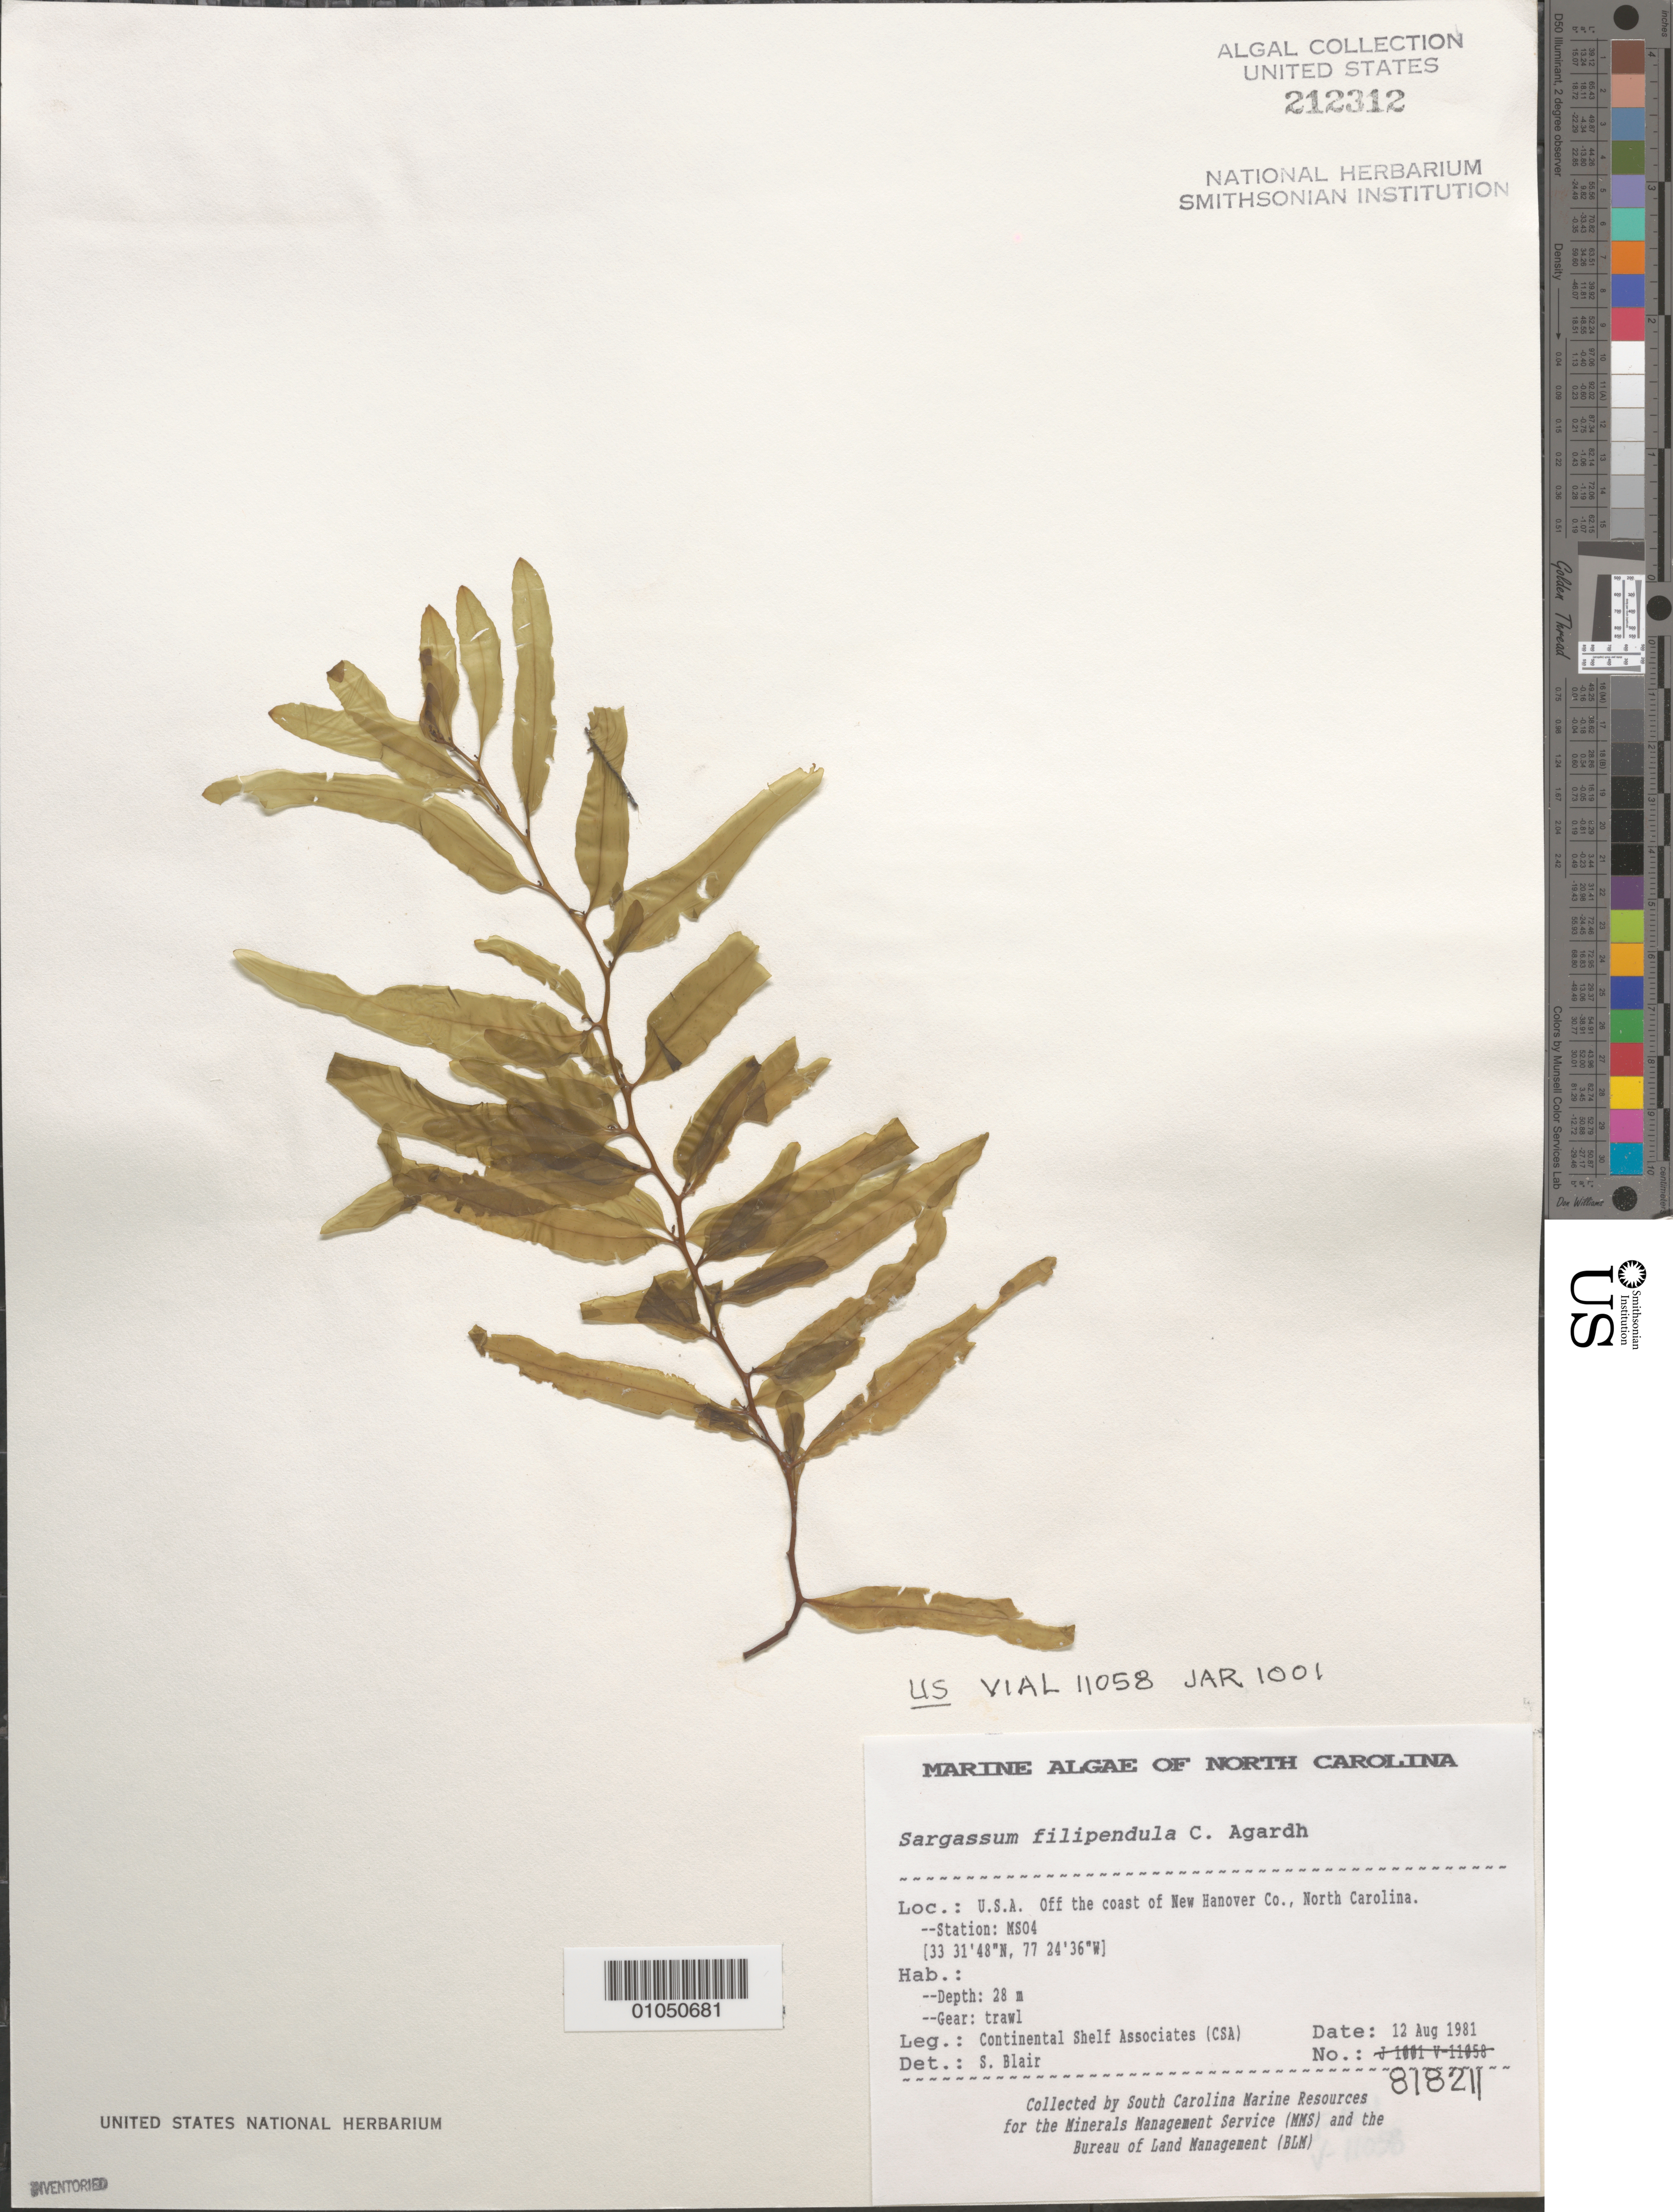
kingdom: Chromista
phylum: Ochrophyta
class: Phaeophyceae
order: Fucales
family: Sargassaceae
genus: Sargassum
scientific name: Sargassum filipendula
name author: C. Agardh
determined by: Blair, S. M.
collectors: Continental Shelf Associates for the MMS/BLM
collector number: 818211 Station MS04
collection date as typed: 12 Aug 1981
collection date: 1981-08-12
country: United States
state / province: North Carolina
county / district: New Hanover County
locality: Off coast of New Hanover County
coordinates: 33 31'48"N, 77 24'36"W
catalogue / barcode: US 212312